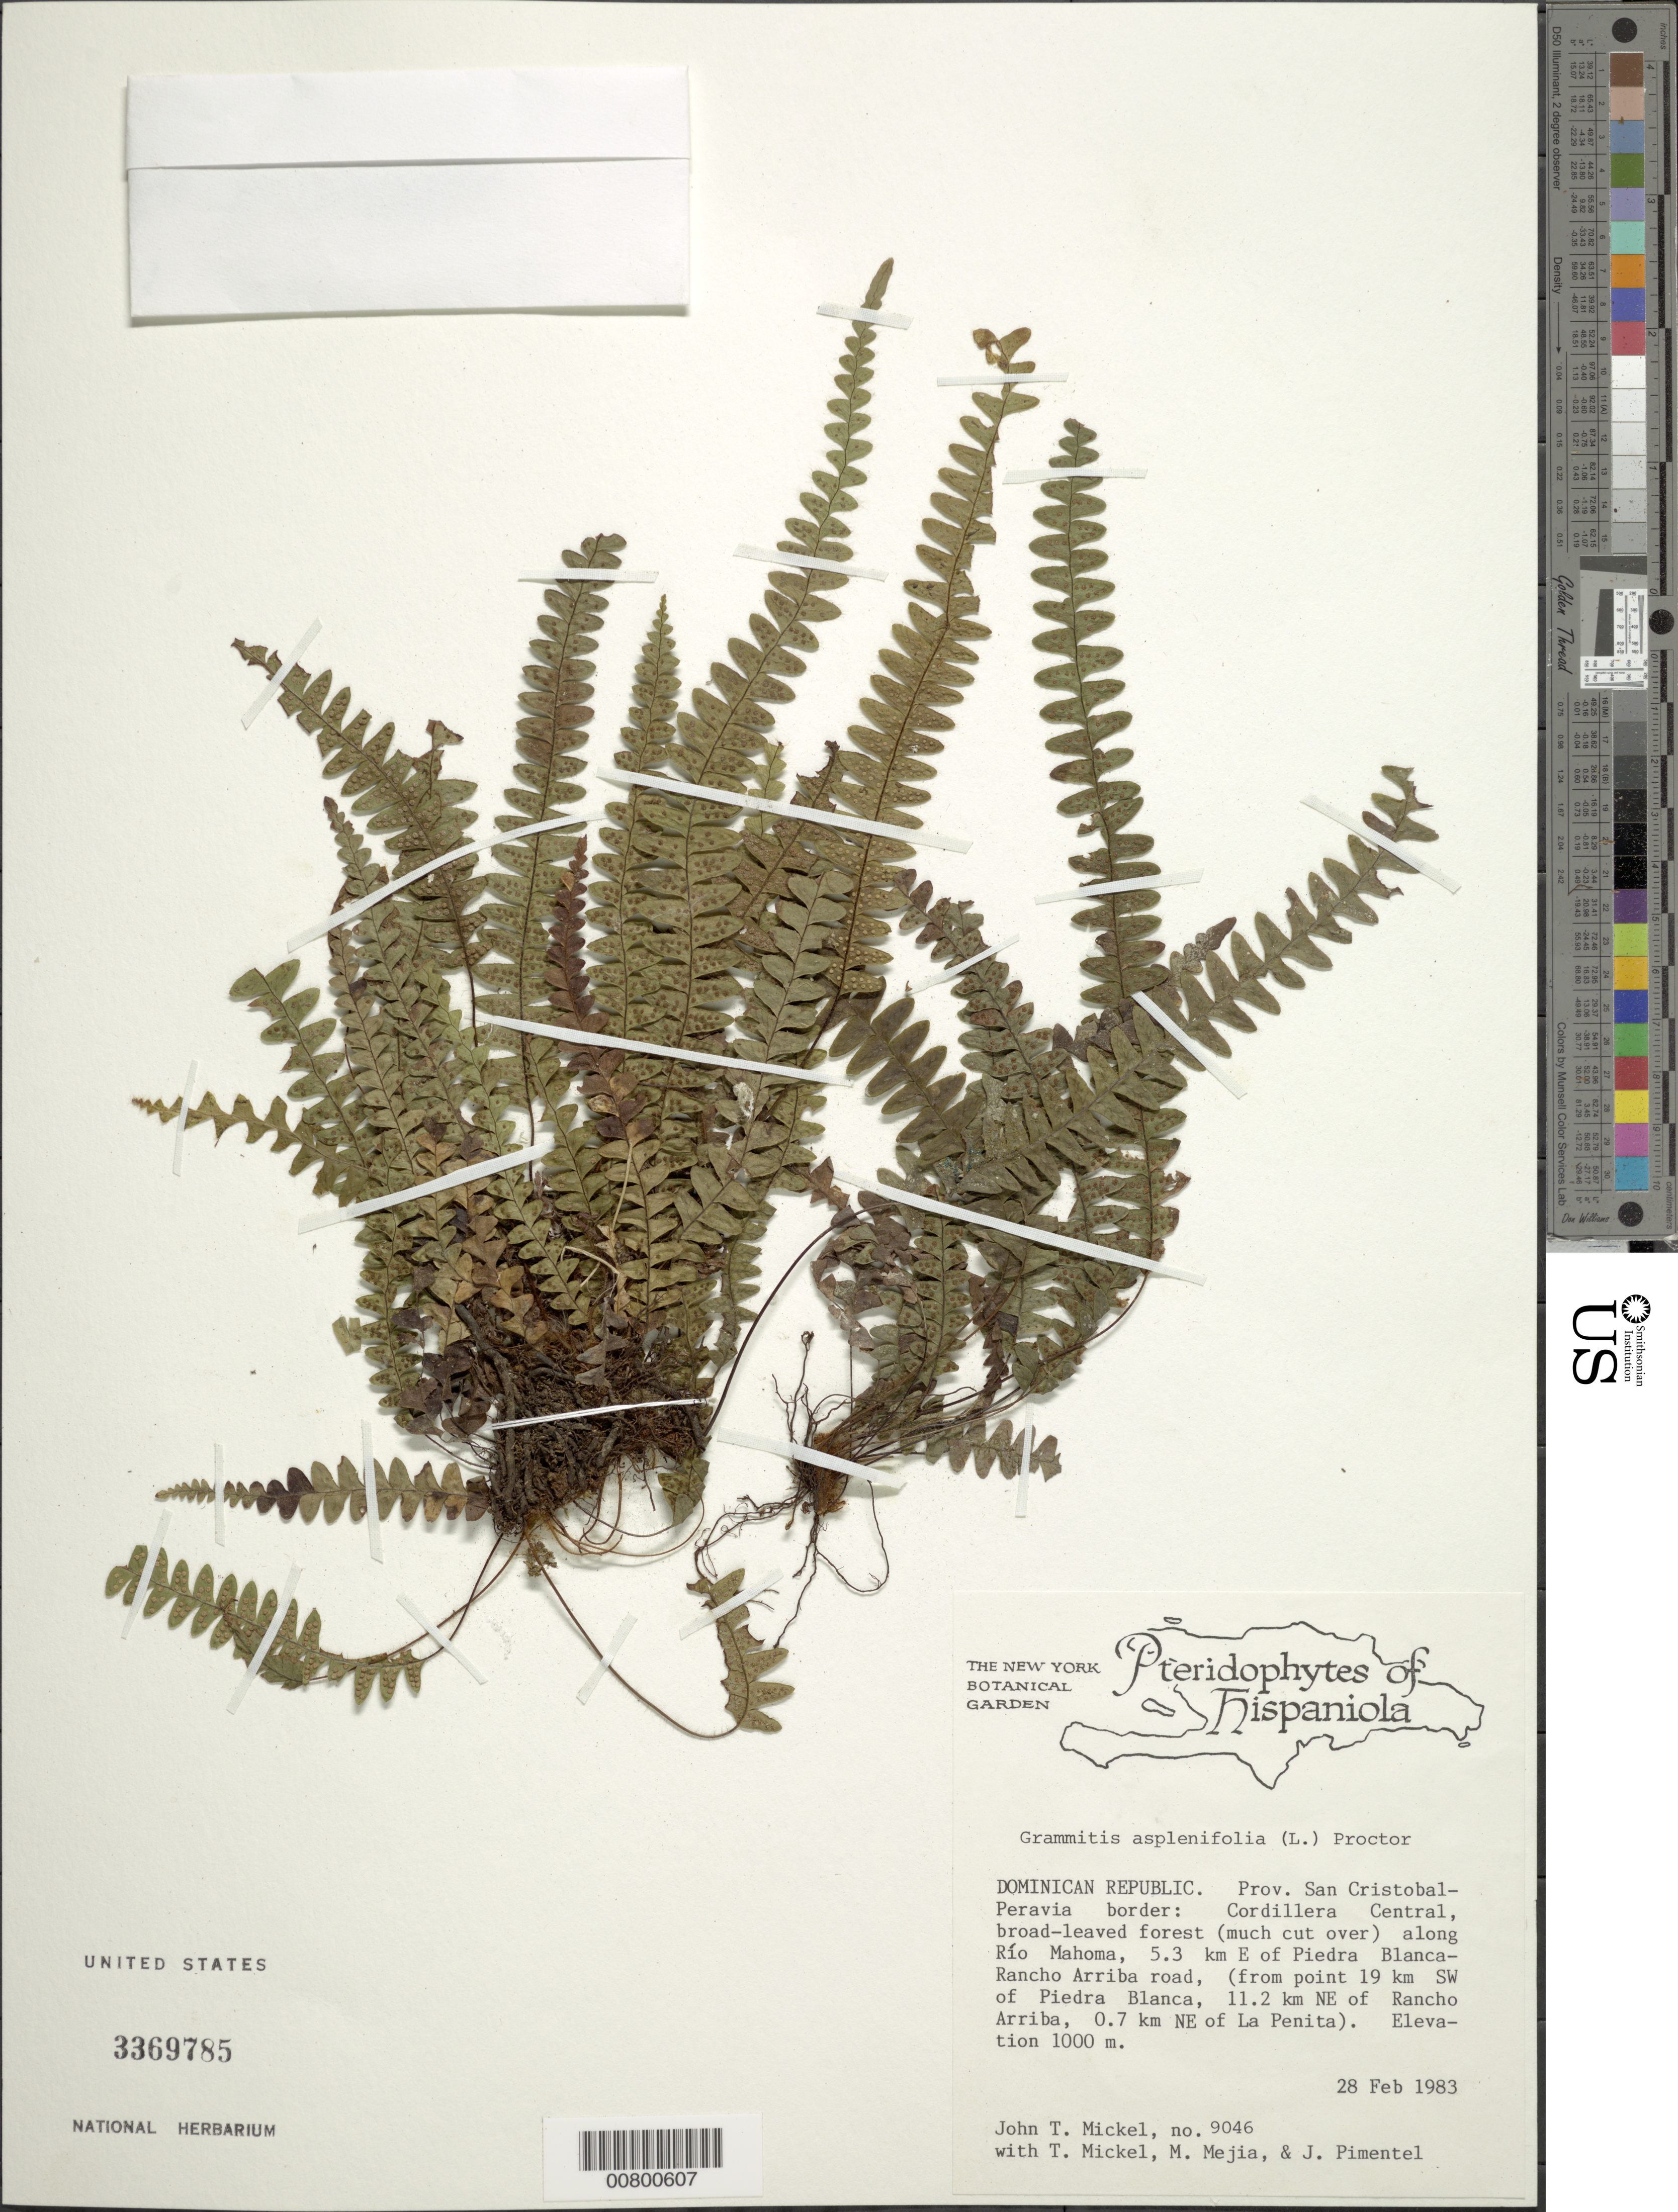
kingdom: Plantae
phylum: Tracheophyta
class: Polypodiopsida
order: Polypodiales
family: Polypodiaceae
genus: Terpsichore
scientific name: Terpsichore asplenifolia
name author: (L.) A.R. Sm.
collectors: J. T. Mickel, T. Mickel, M. Mejia & J. Pimentel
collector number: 9046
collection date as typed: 28 Feb 1983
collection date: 1983-02-28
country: Dominican Republic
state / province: San Cristobal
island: Hispaniola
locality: Prov. San Cristobal-Peravia border, cordillera Central, Río Mahoma, 5.3 km E of Piedra Blanca-Rancho Aarriba road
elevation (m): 1000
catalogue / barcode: US 3369785